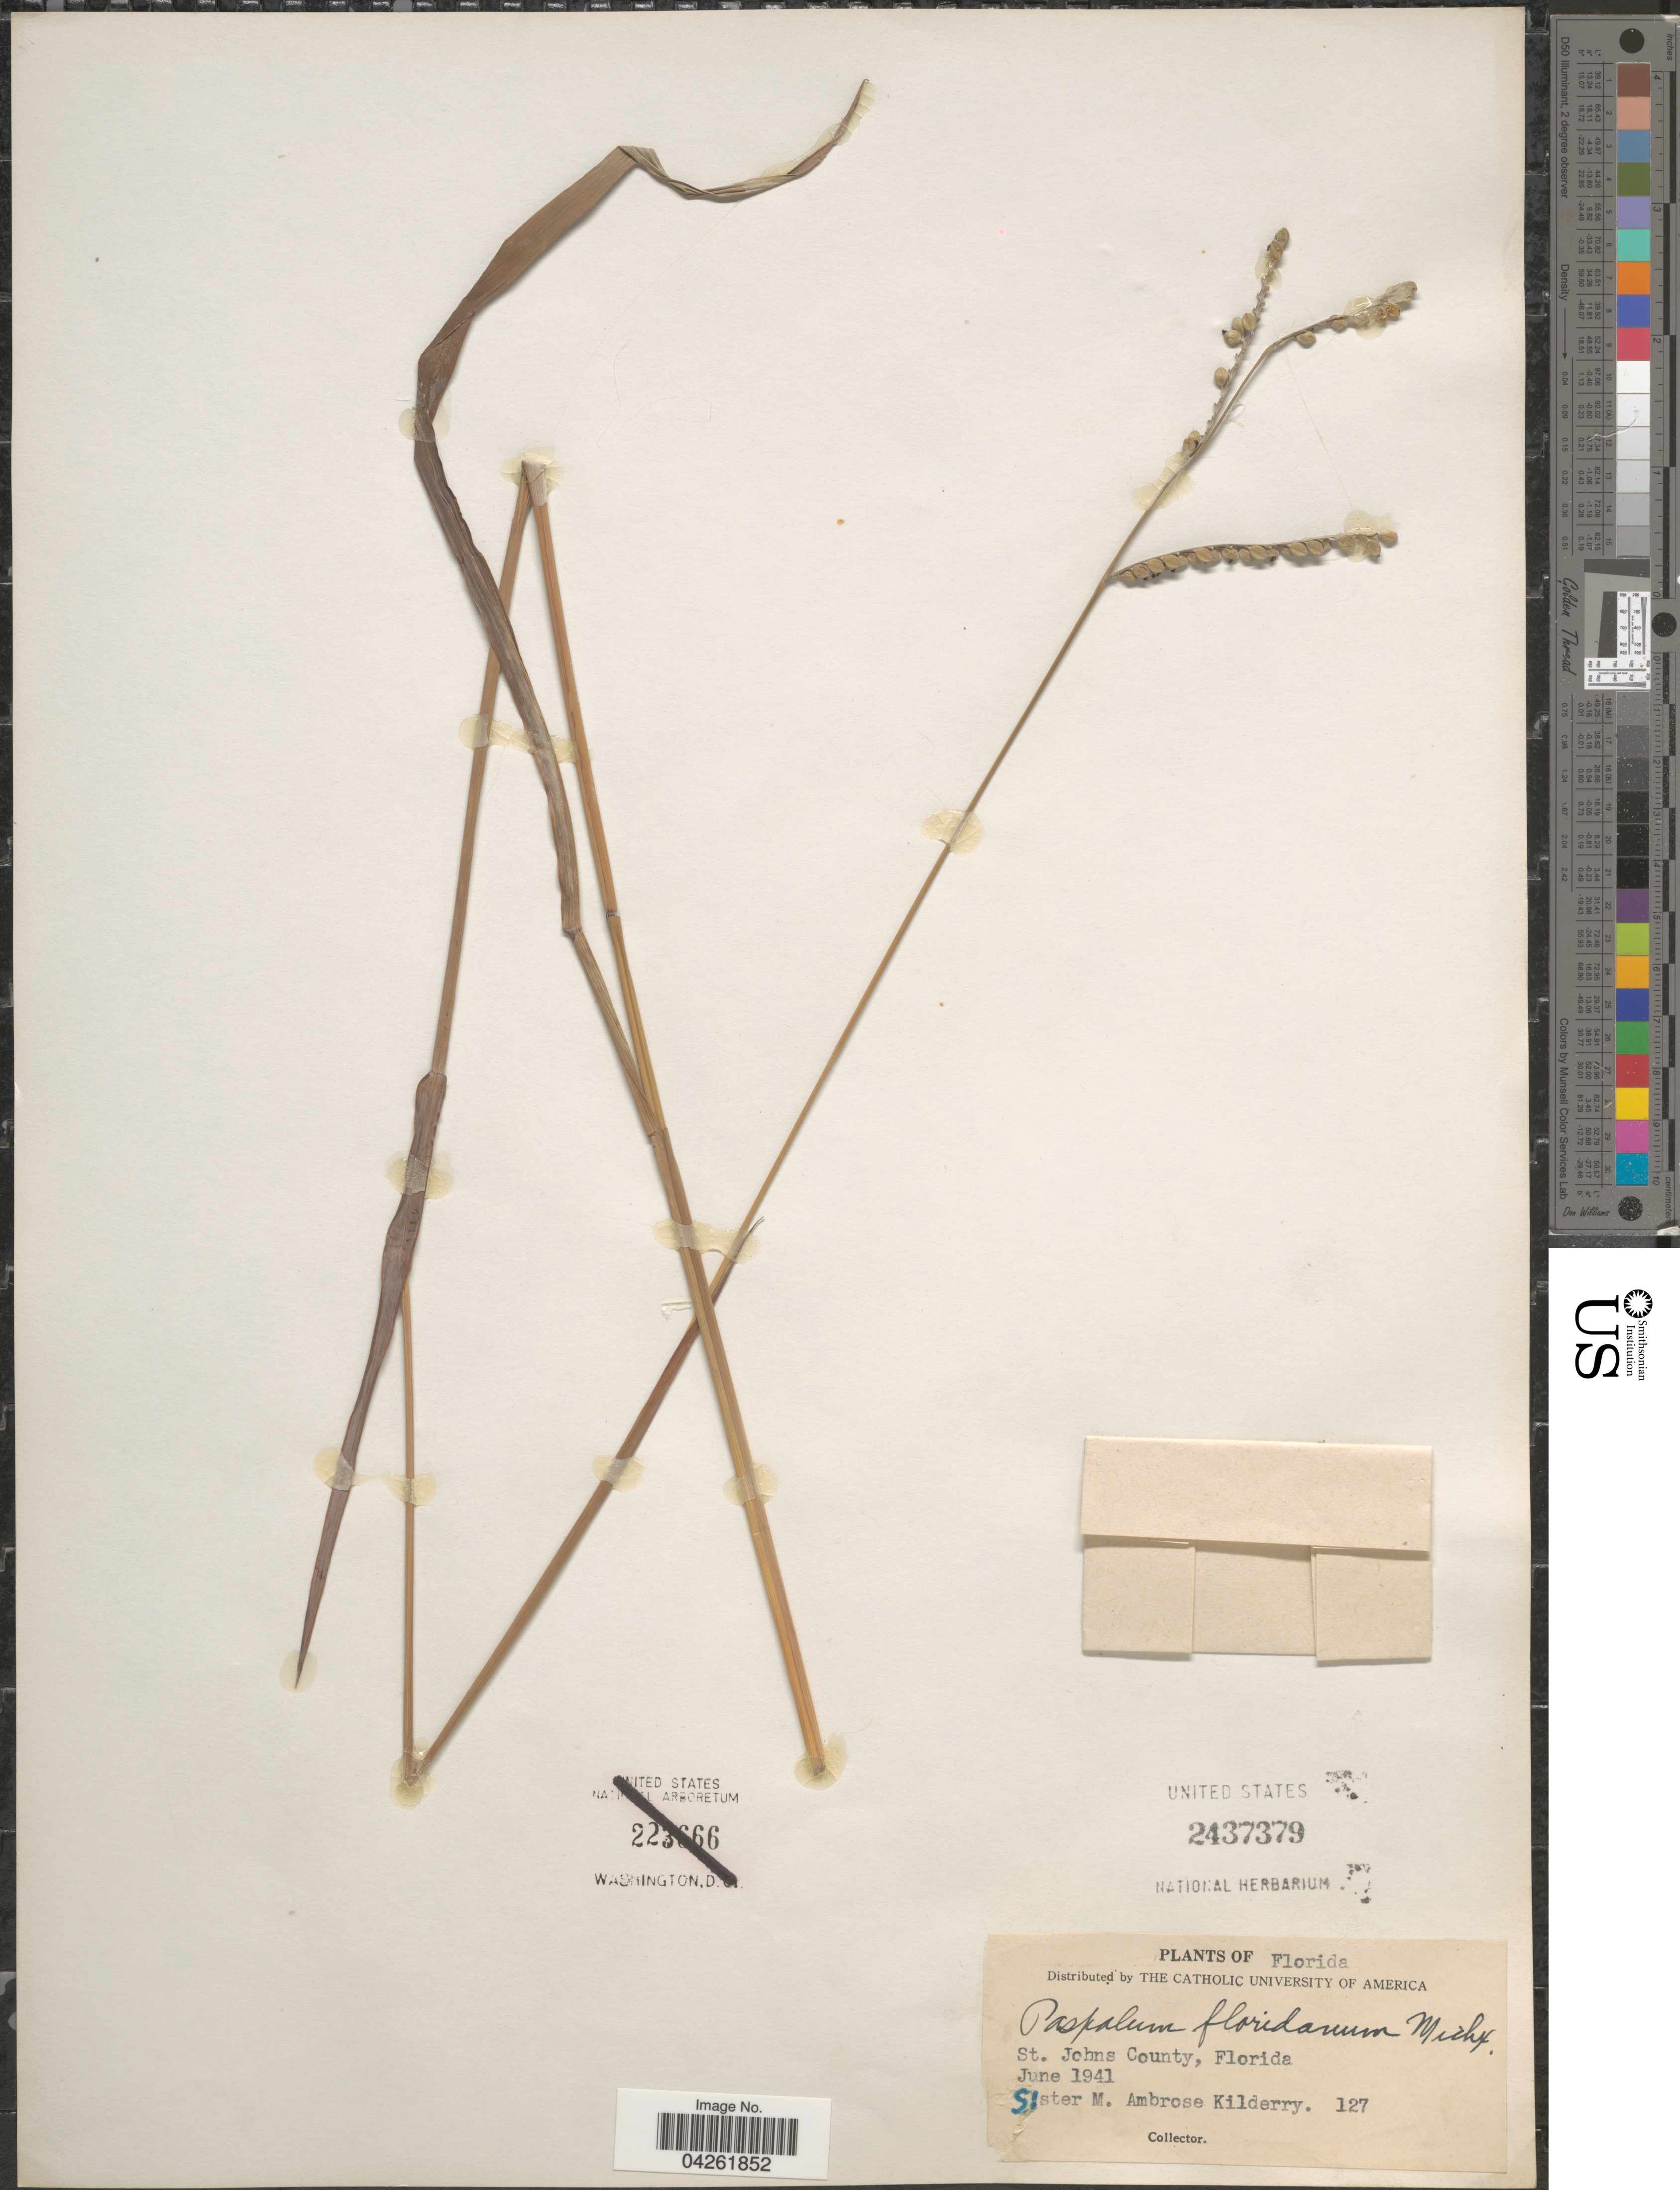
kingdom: Plantae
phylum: Tracheophyta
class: Liliopsida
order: Poales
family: Poaceae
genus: Paspalum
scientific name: Paspalum floridanum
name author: Michx.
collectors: S. Kilderry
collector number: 127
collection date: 1941-06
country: United States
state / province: Florida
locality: St. Johns County.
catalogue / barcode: US 2437379